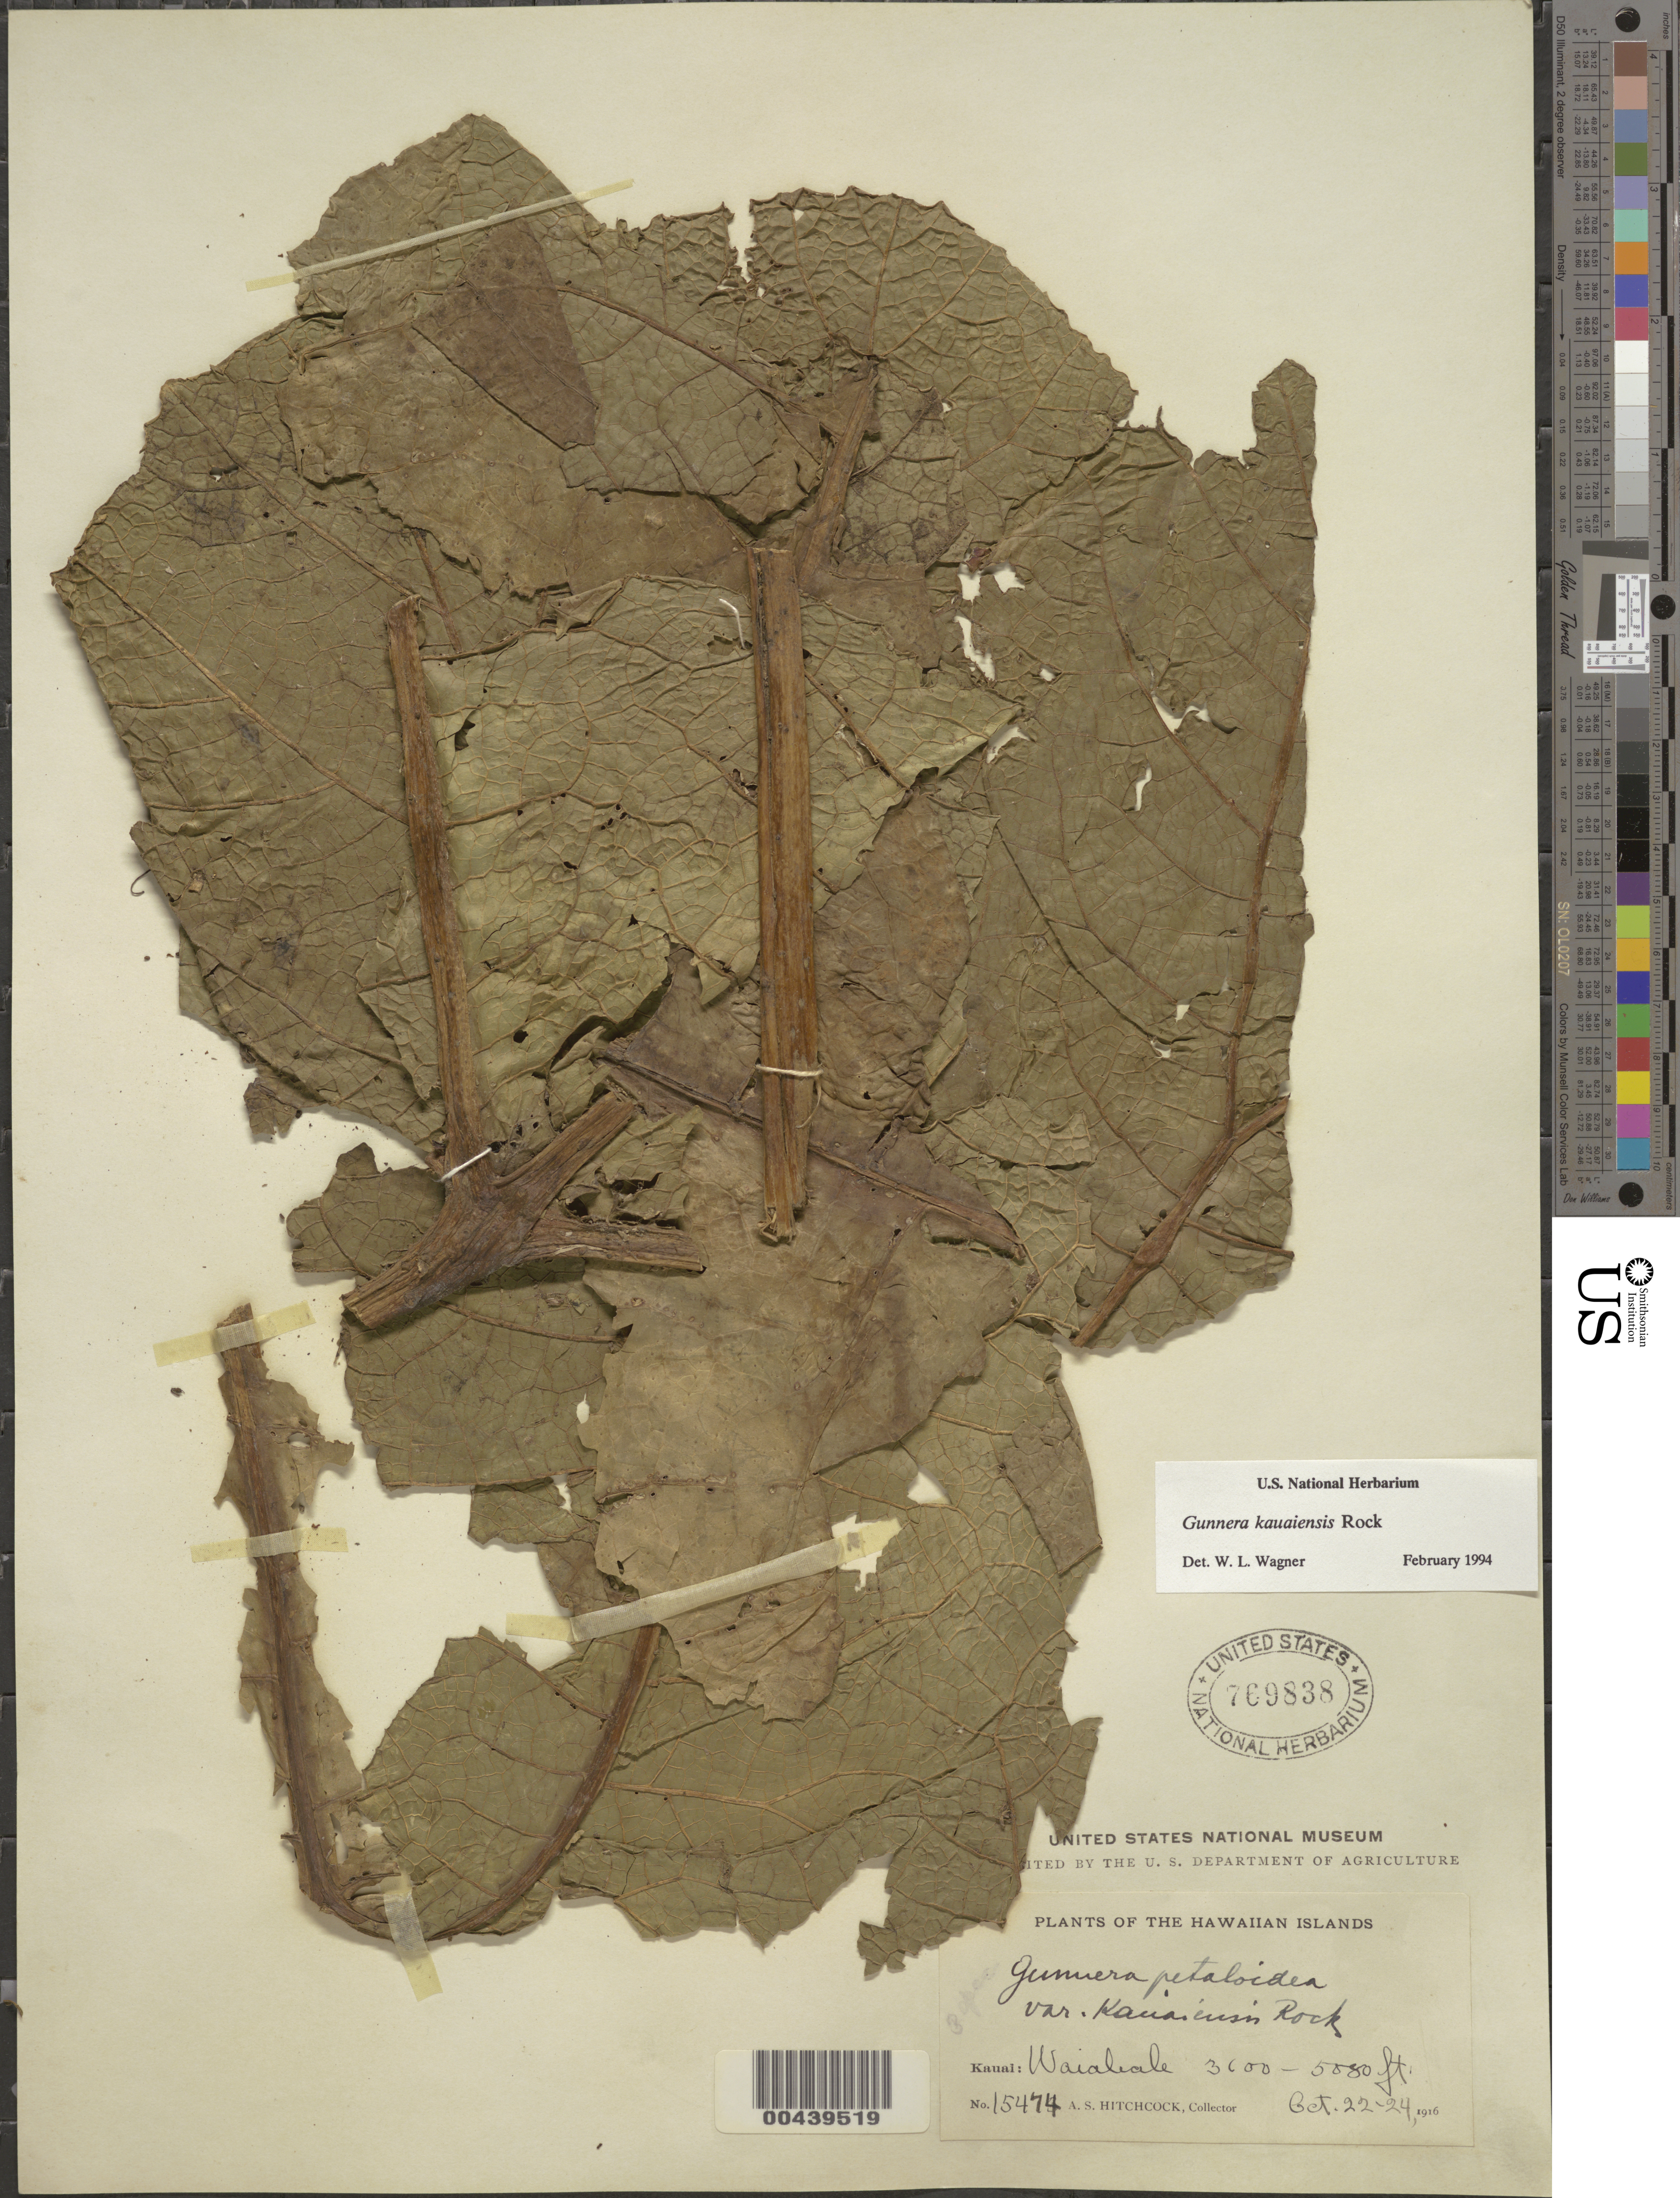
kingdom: Plantae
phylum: Tracheophyta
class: Magnoliopsida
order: Gunnerales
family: Gunneraceae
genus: Gunnera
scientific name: Gunnera kauaiensis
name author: Rock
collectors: A. S. Hitchcock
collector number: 15474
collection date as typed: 22 Oct 1916 to 24 Oct 1916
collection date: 1916-10-22/1916-10-24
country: United States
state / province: Hawaii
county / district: Kauai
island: Kaua'i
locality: Waialeale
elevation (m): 1097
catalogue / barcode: US 769838